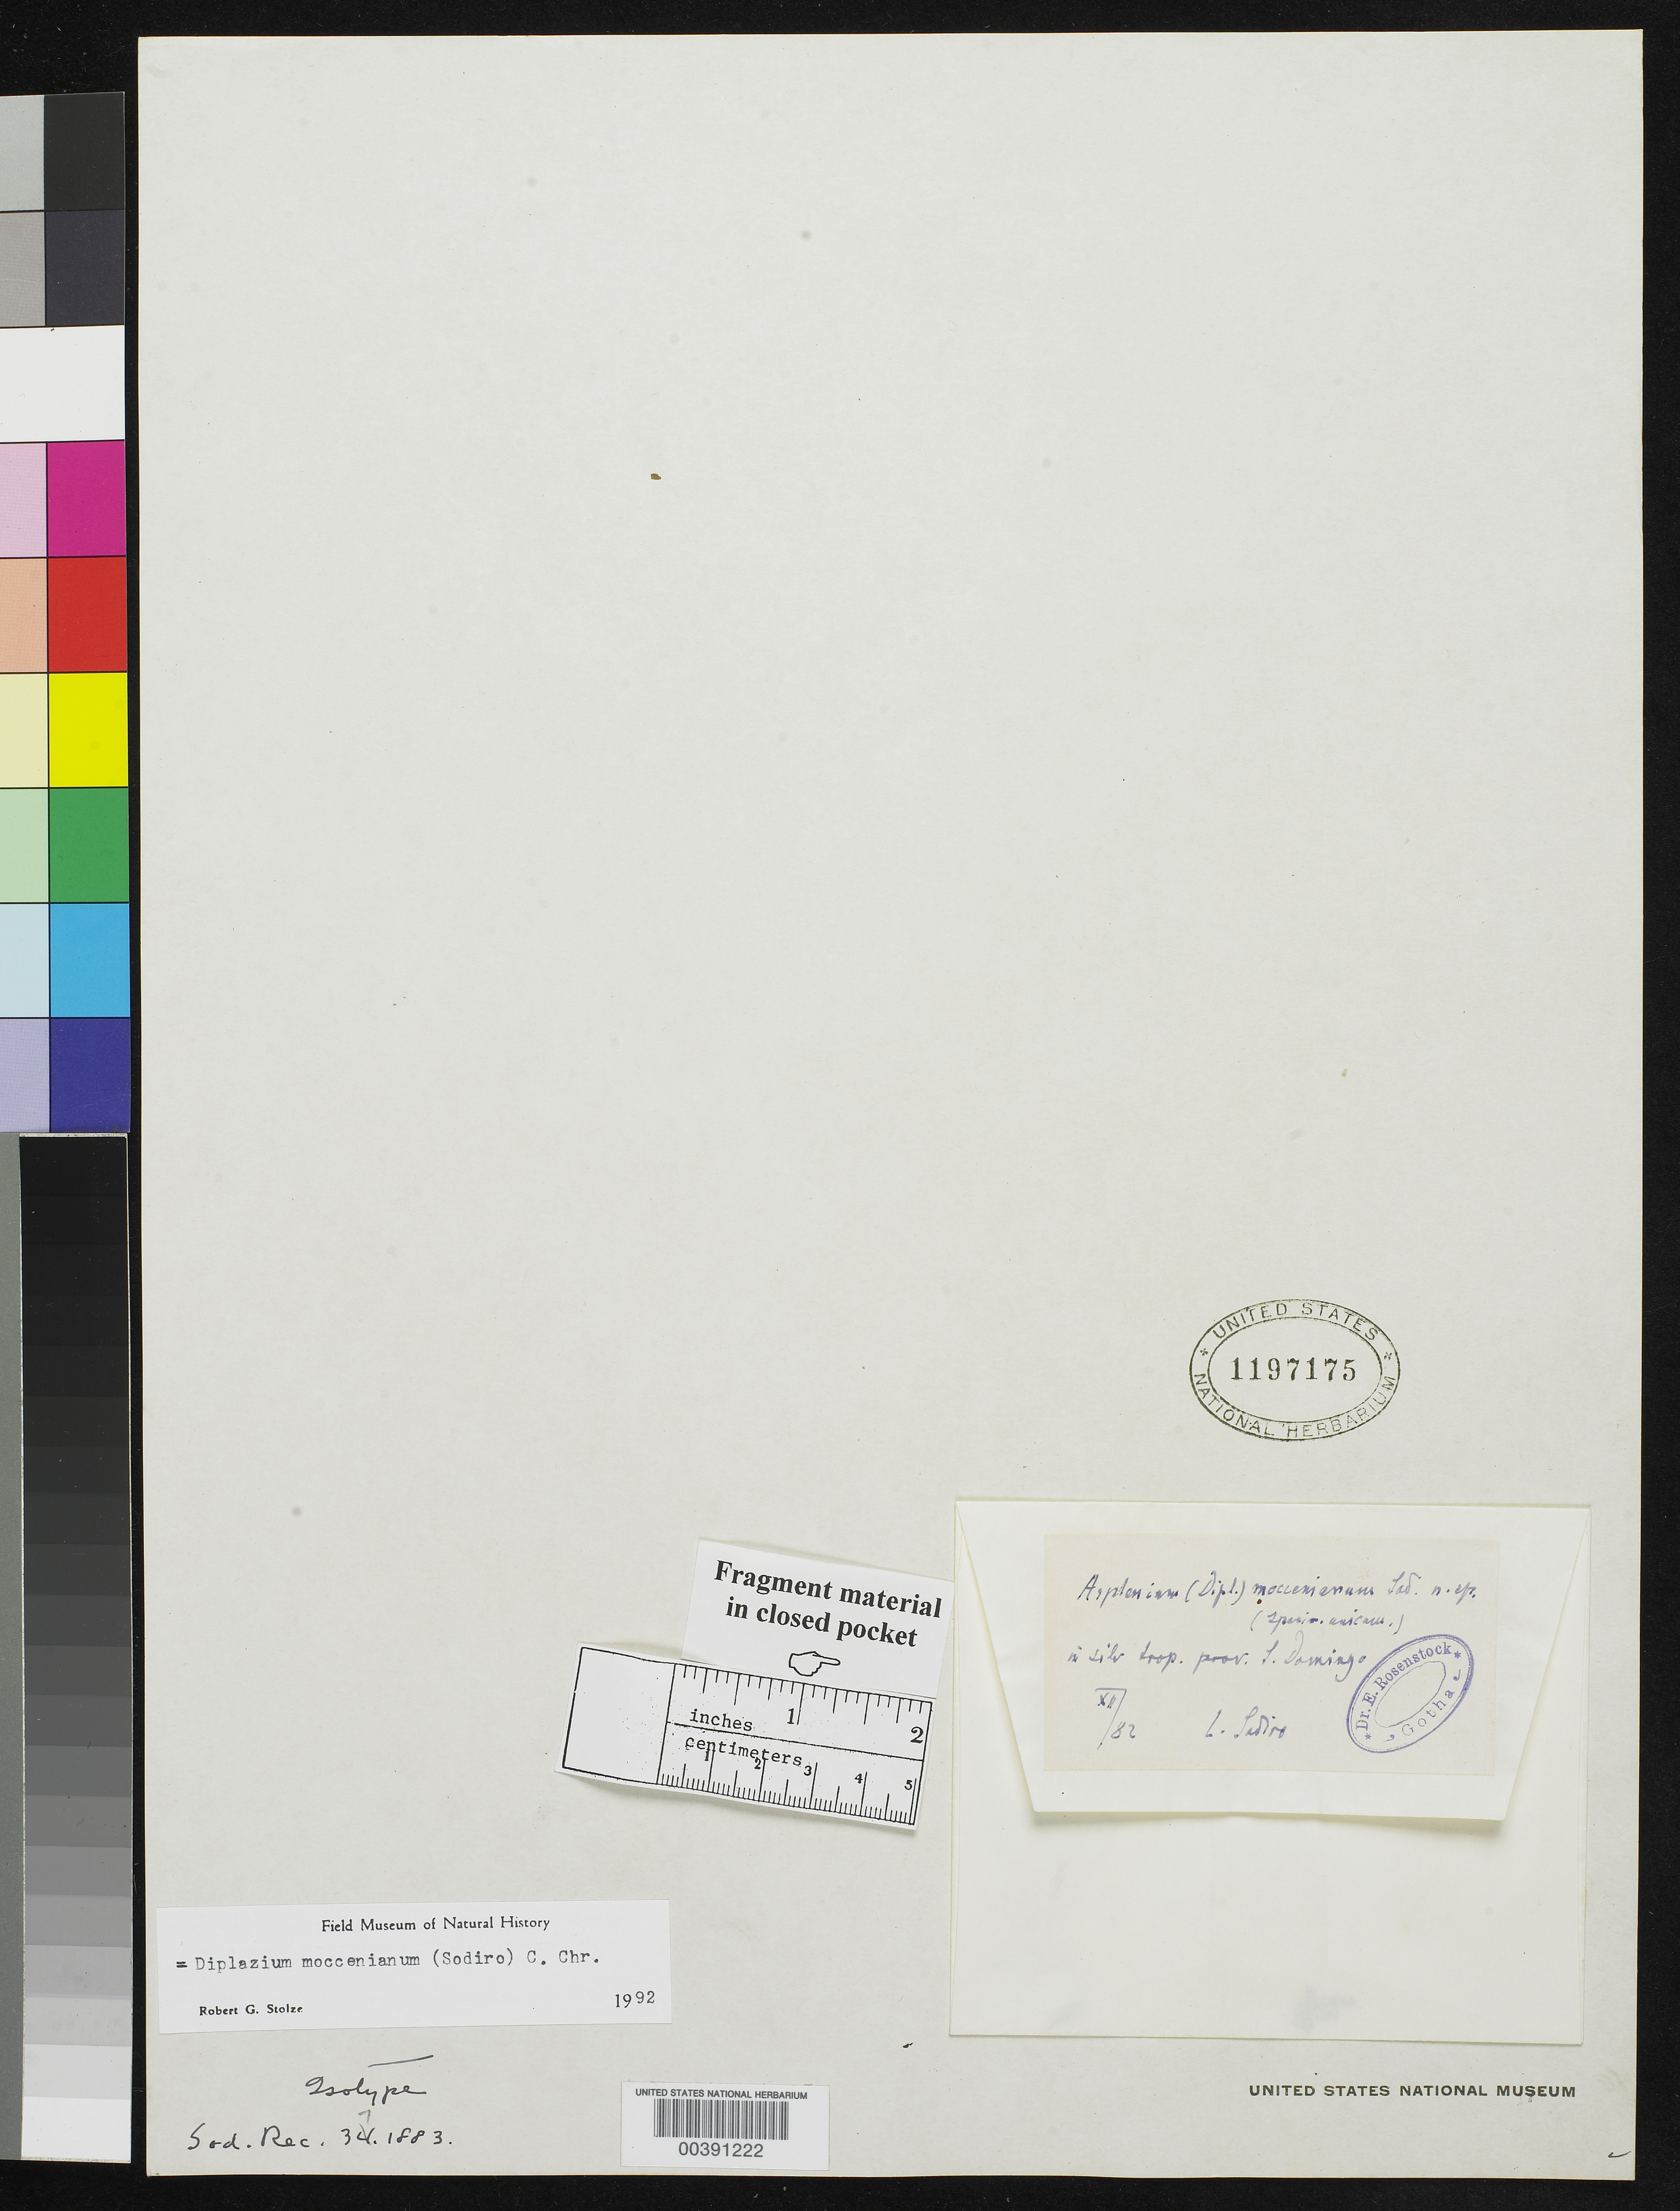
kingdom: Plantae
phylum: Tracheophyta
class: Polypodiopsida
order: Polypodiales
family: Aspleniaceae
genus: Asplenium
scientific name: Asplenium moccennianum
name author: Sodiro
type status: Isotype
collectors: L. Sodiro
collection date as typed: Dec 1882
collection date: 1882-12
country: Ecuador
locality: Prov. S. Domingo.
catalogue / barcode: US 1197175